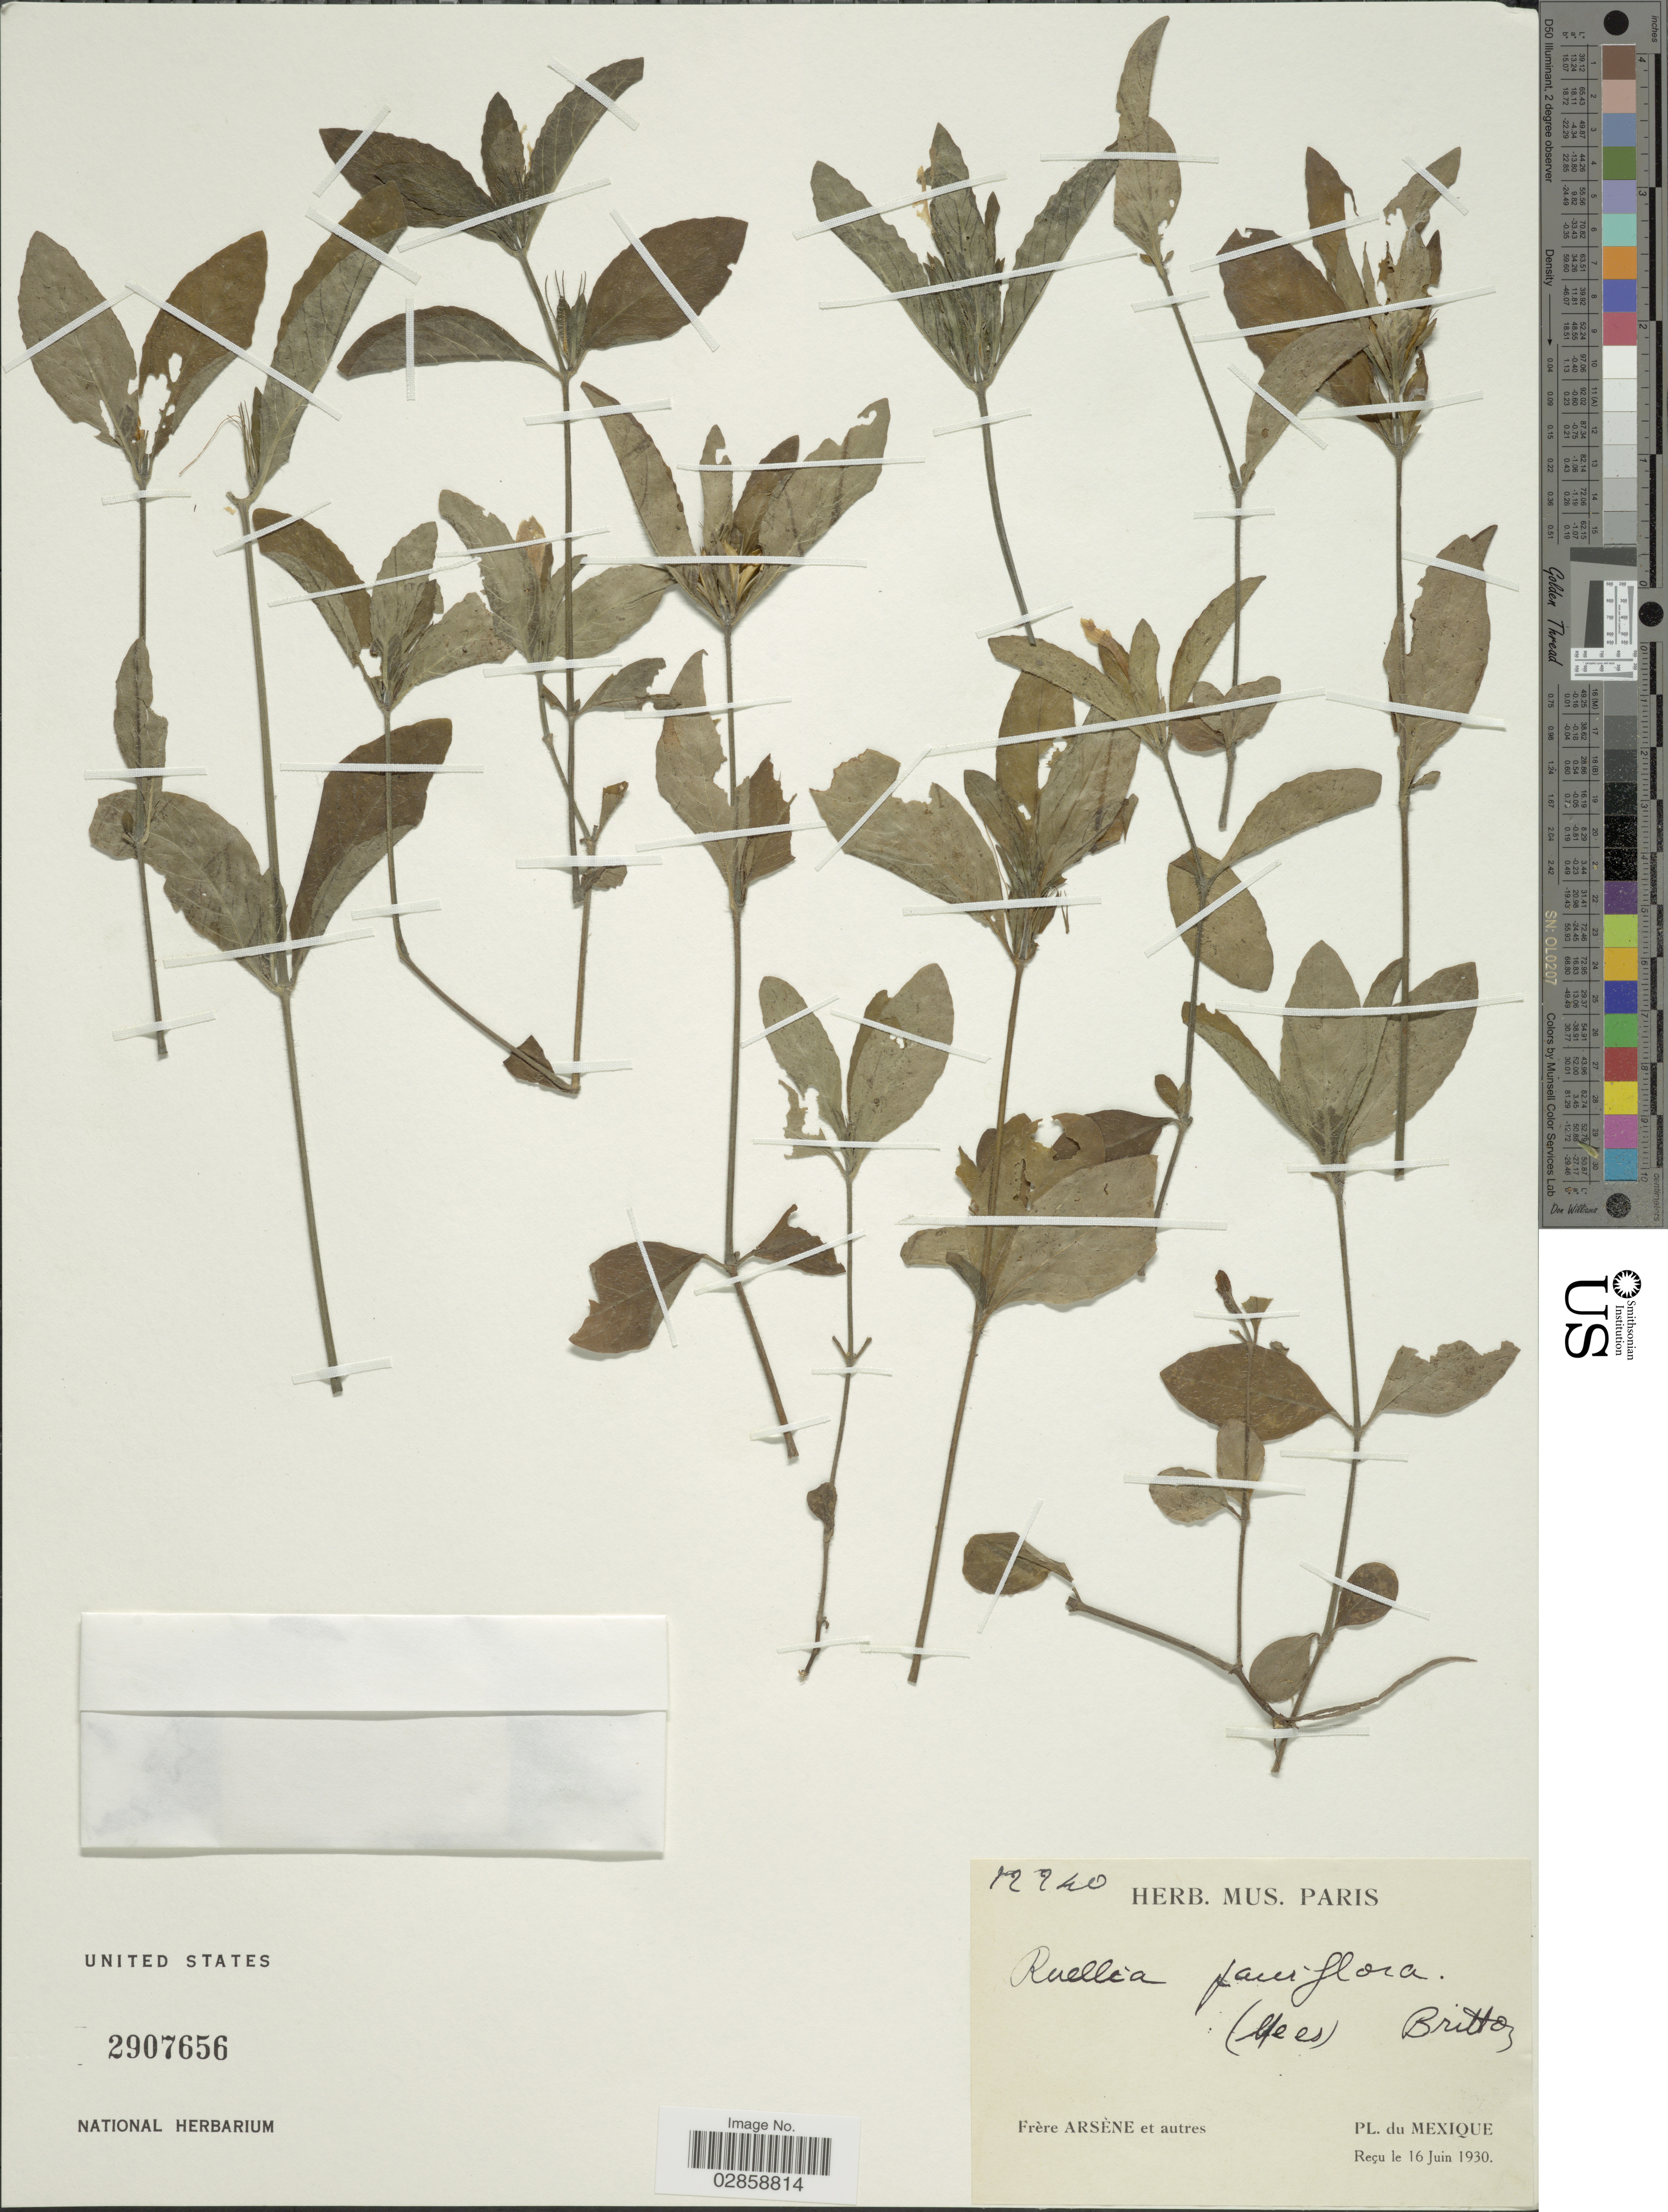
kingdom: Plantae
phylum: Tracheophyta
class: Magnoliopsida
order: Lamiales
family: Acanthaceae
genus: Ruellia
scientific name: Ruellia sp.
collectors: F. Hyacinth & et al.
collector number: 12240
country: Mexico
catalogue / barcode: US 2907656